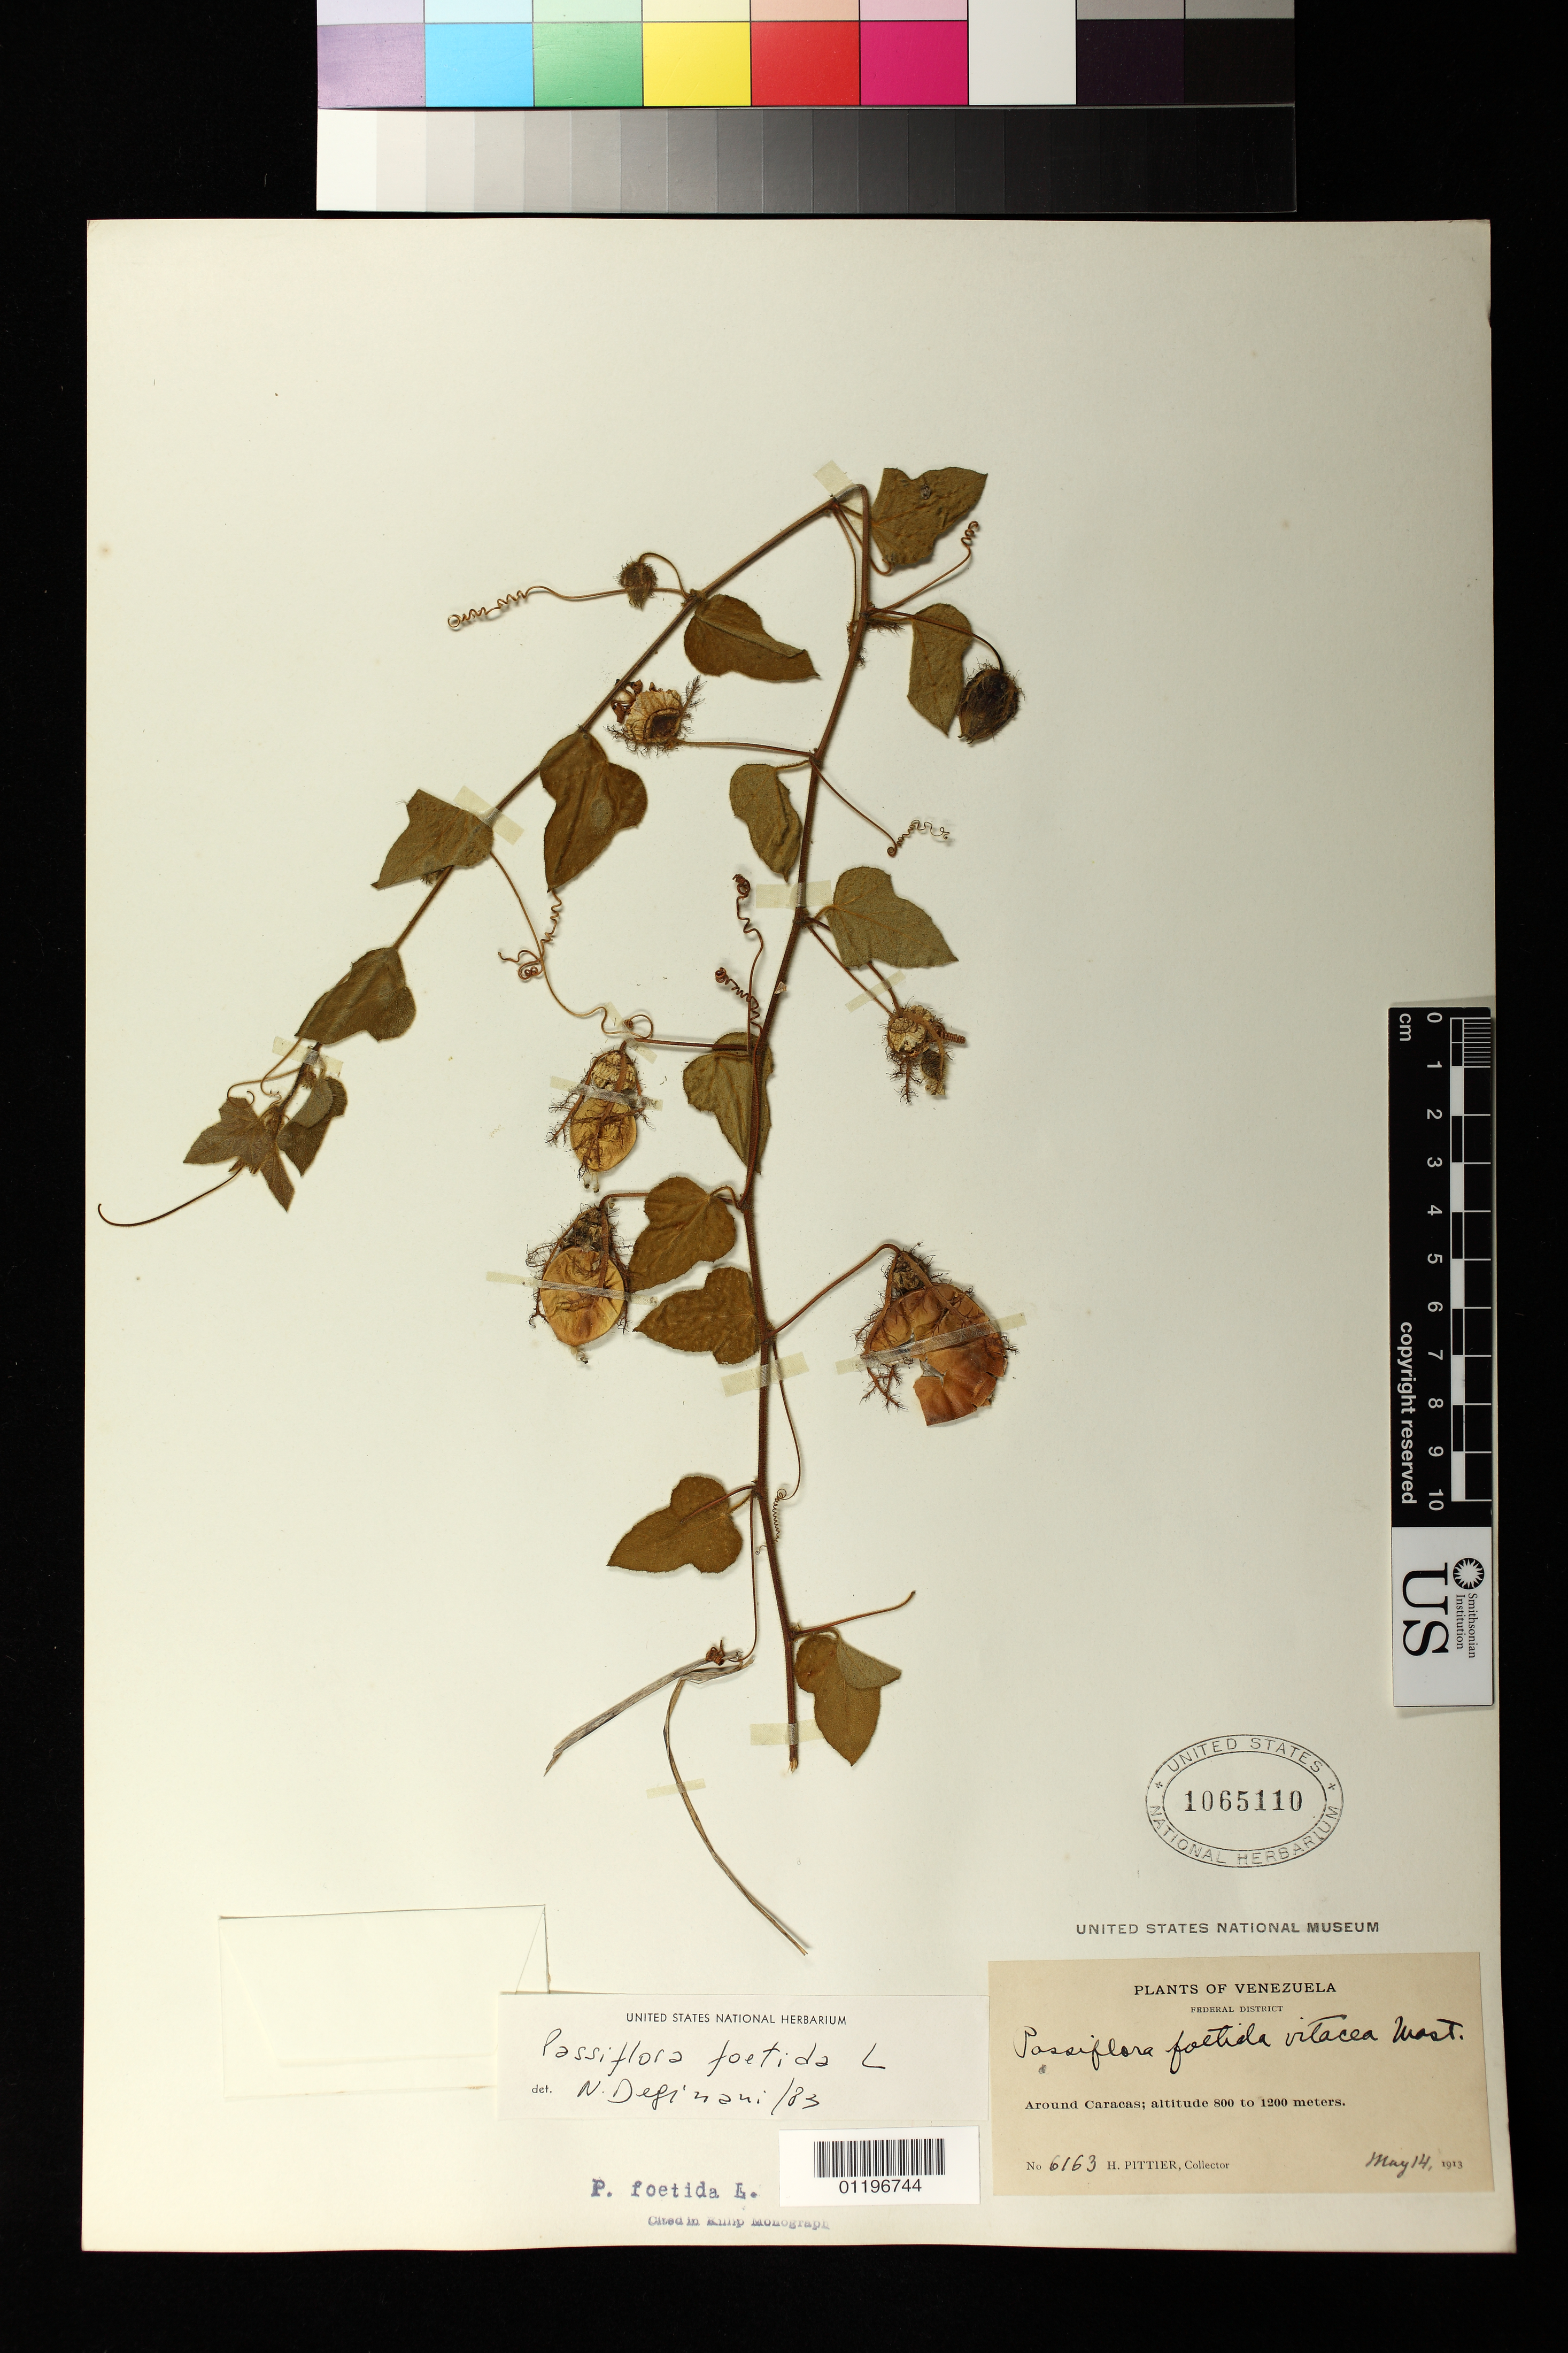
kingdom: Plantae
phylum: Tracheophyta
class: Magnoliopsida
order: Malpighiales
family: Passifloraceae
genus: Passiflora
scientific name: Passiflora foetida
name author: L.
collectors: H. F. Pittier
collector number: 6163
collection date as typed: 14 May 1913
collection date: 1913-05-14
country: Venezuela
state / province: Distrito Federal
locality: Around Caracas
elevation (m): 800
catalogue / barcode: US 1065110